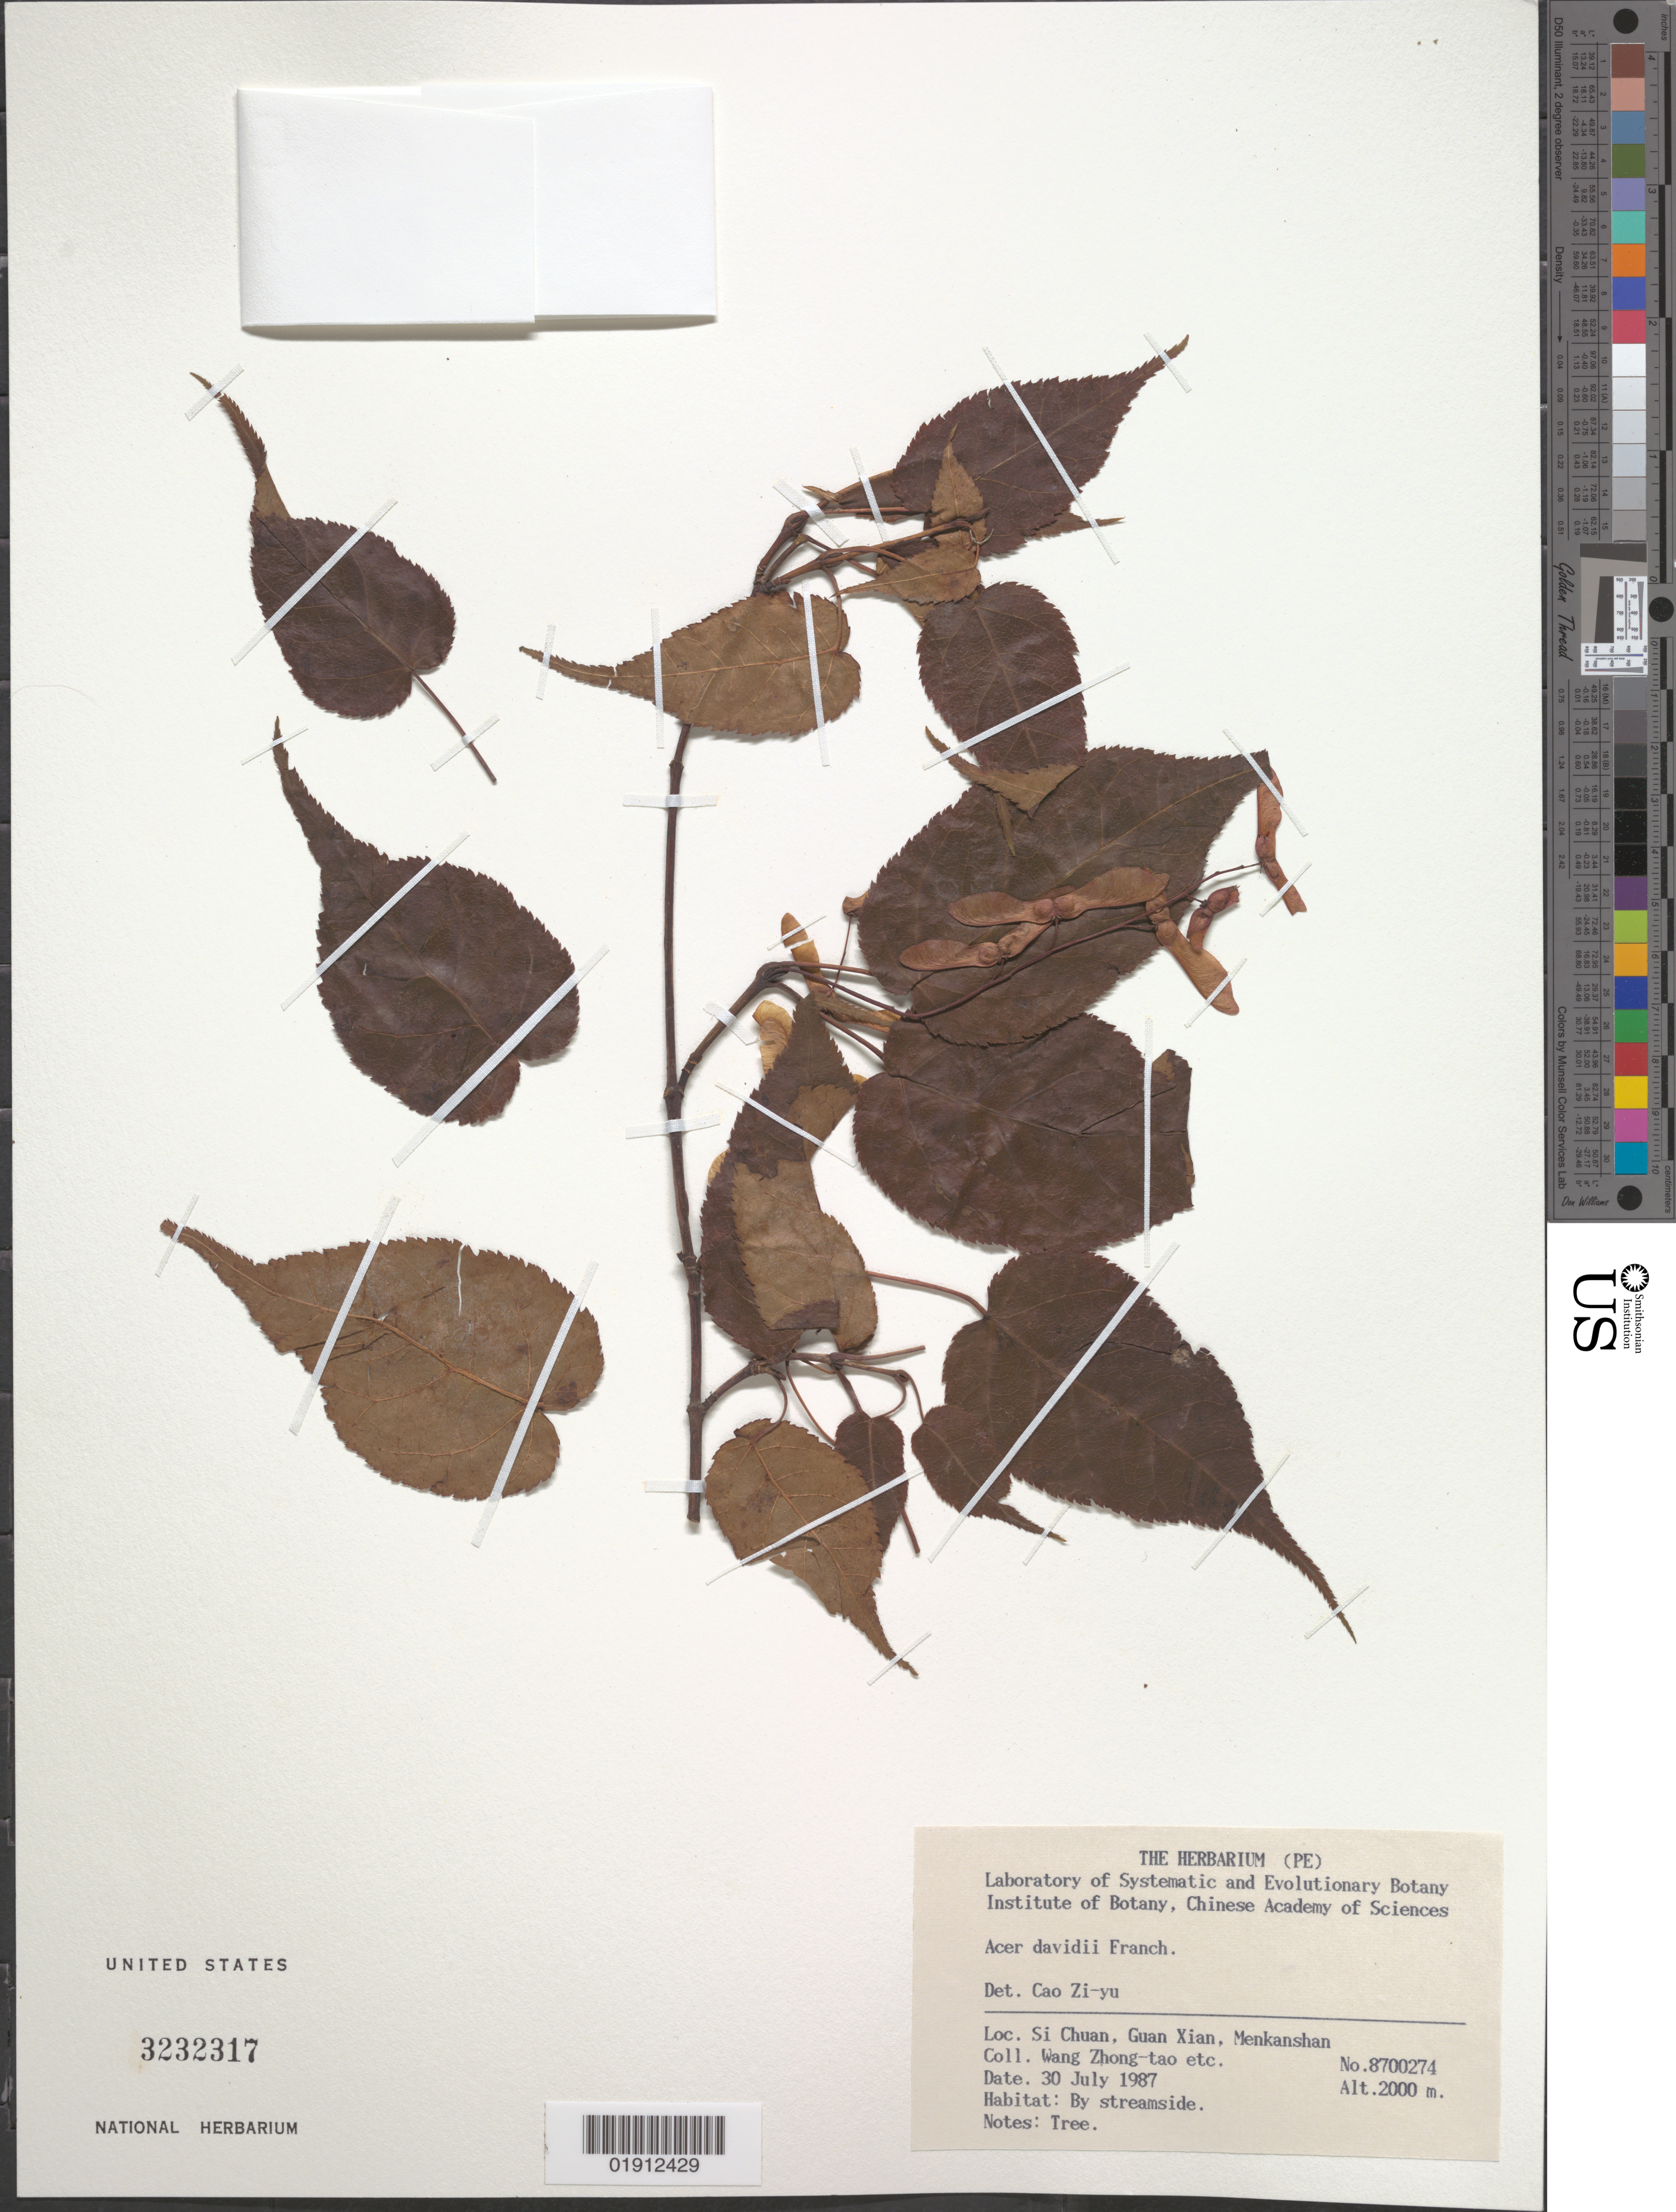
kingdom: Plantae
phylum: Tracheophyta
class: Magnoliopsida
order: Sapindales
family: Sapindaceae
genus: Acer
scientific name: Acer davidii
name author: Franch.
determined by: Cao, Zi-yu, Assistant Curator of Phanerogams (PE), Institute of Botany, Chinese Academy of Sciences (CHINA)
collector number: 8700274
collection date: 1987-07-30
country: China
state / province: Sichuan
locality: Si Chuan, Guan Xian, Menkanshan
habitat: By streamside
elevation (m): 2000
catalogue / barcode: US 3232317